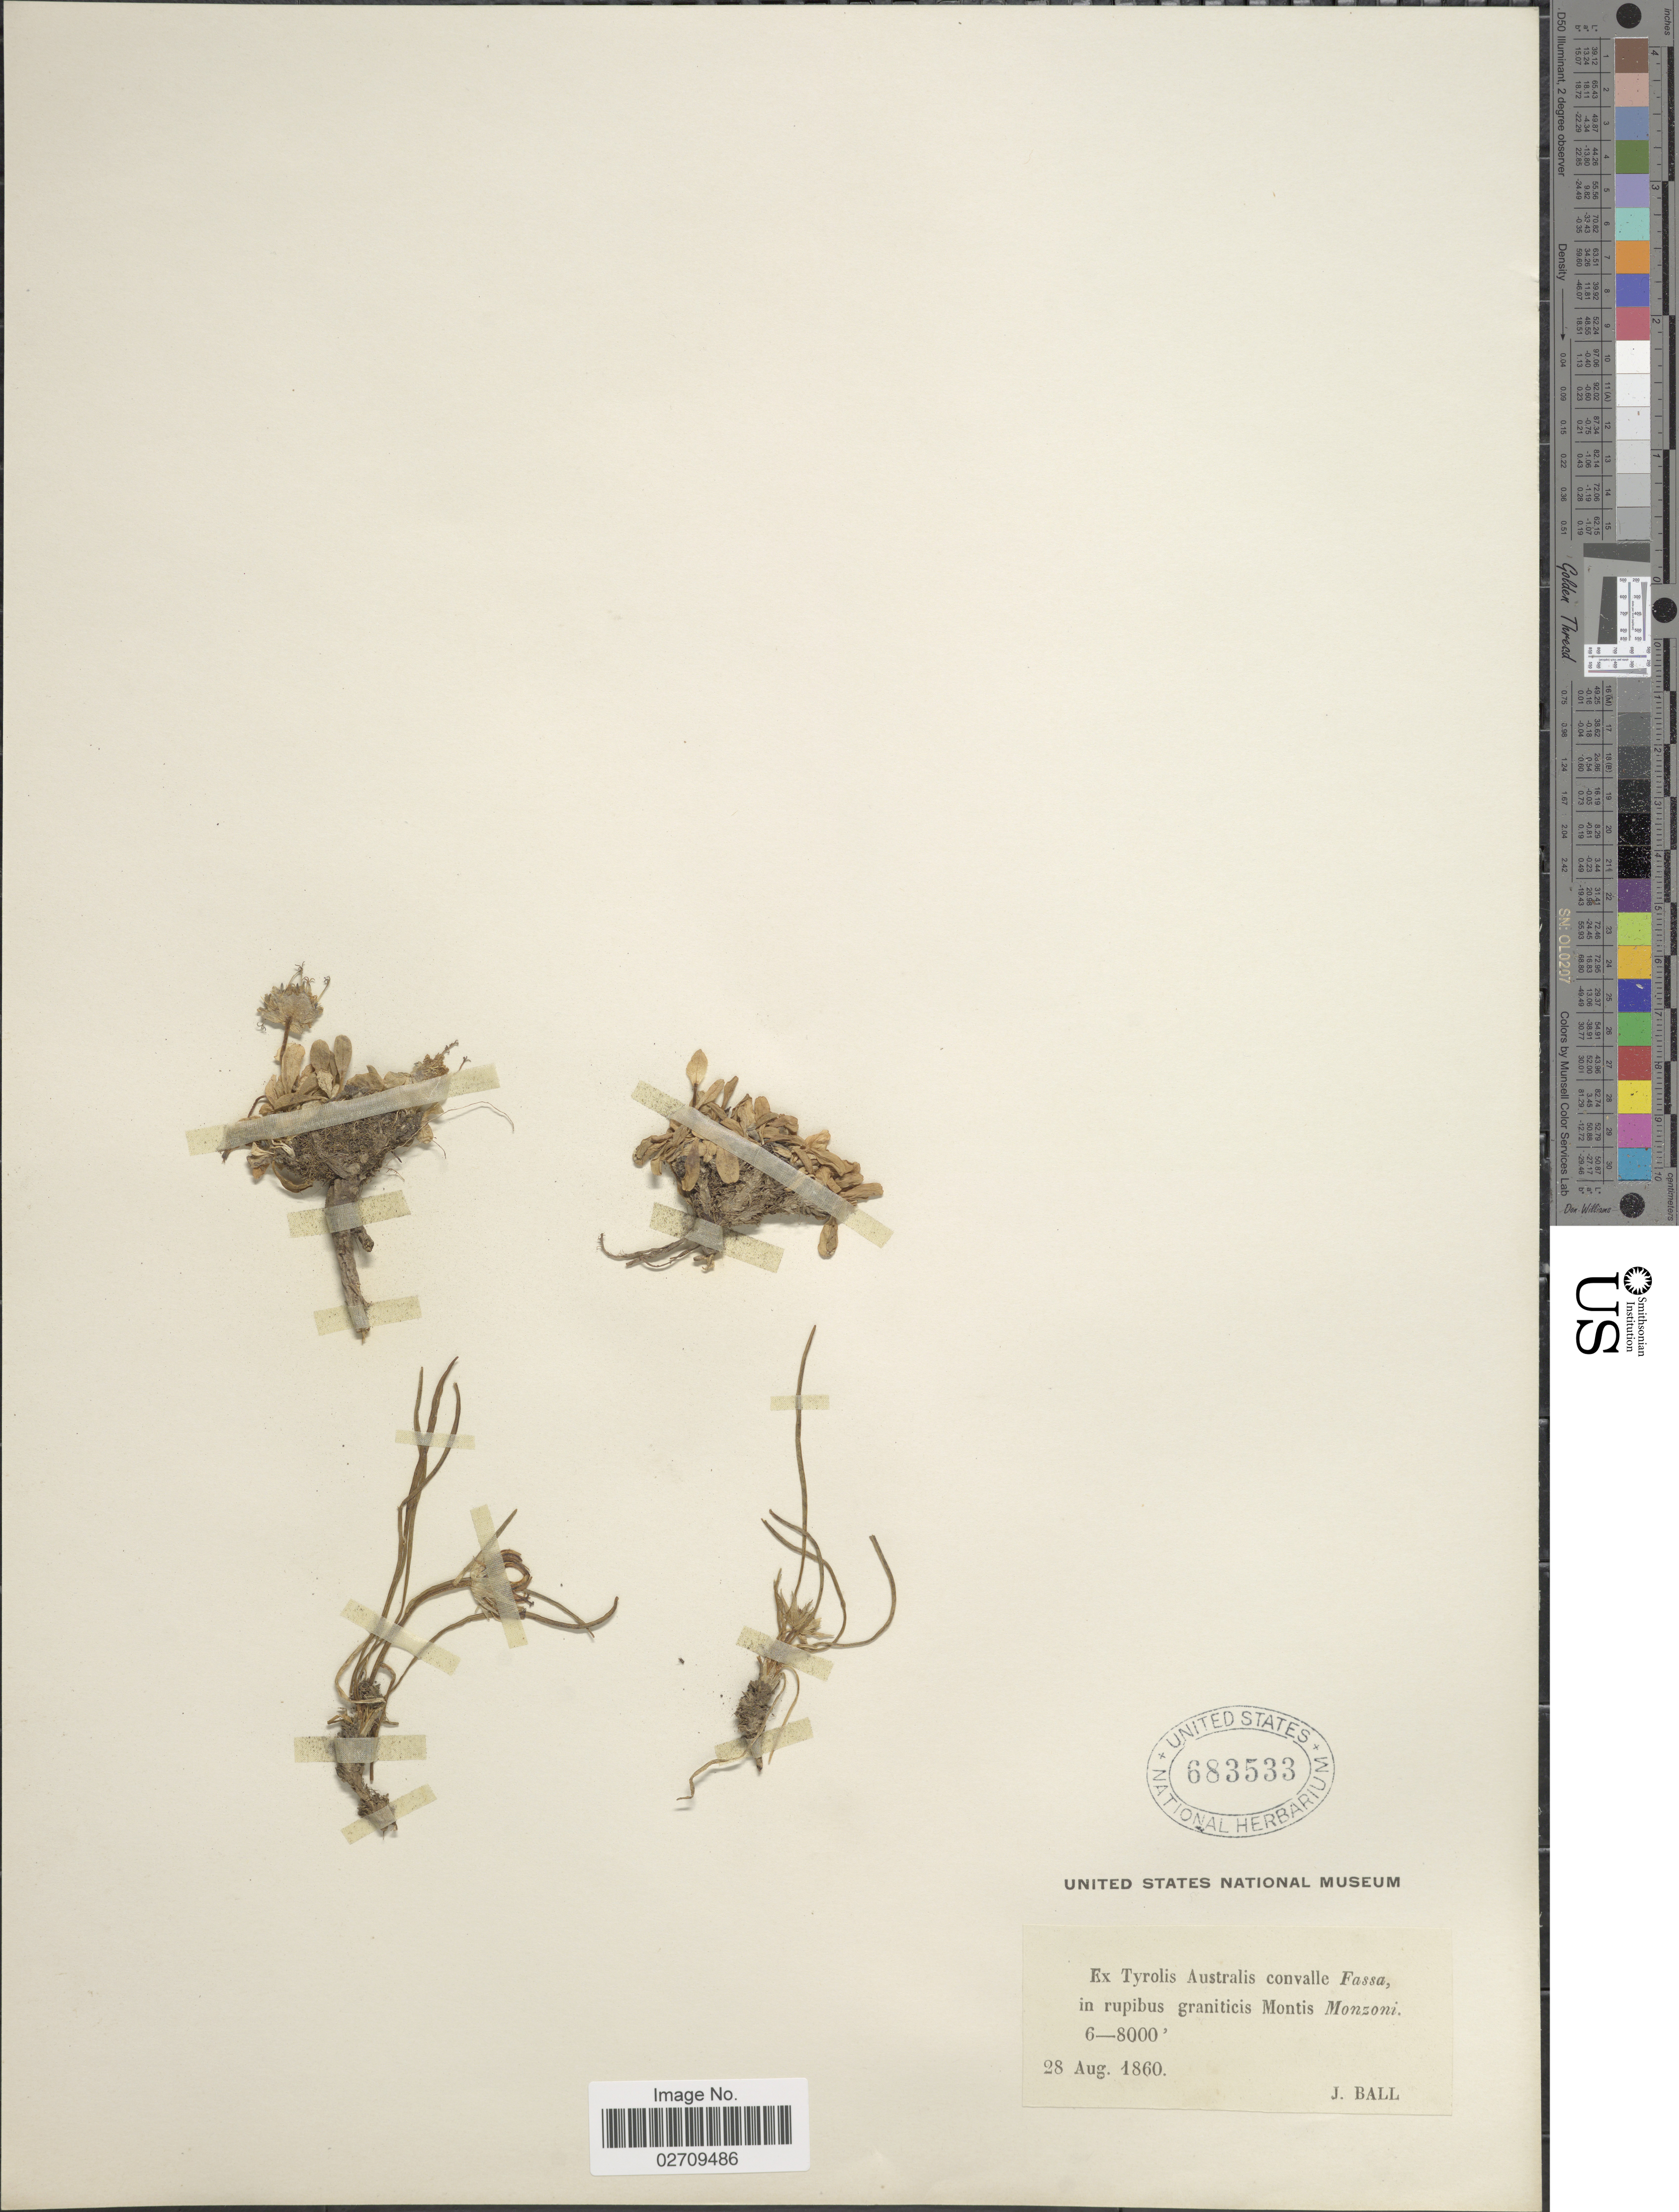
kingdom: Plantae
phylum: Tracheophyta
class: Magnoliopsida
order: Asterales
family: Campanulaceae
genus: Phyteuma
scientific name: Phyteuma sp.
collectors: J. Ball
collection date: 1860-08-28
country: Austria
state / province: Tirol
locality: Tyrolis Australis convalle Fassa, in rupibus graniticis Montis Monzoni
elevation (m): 1829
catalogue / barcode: US 683533